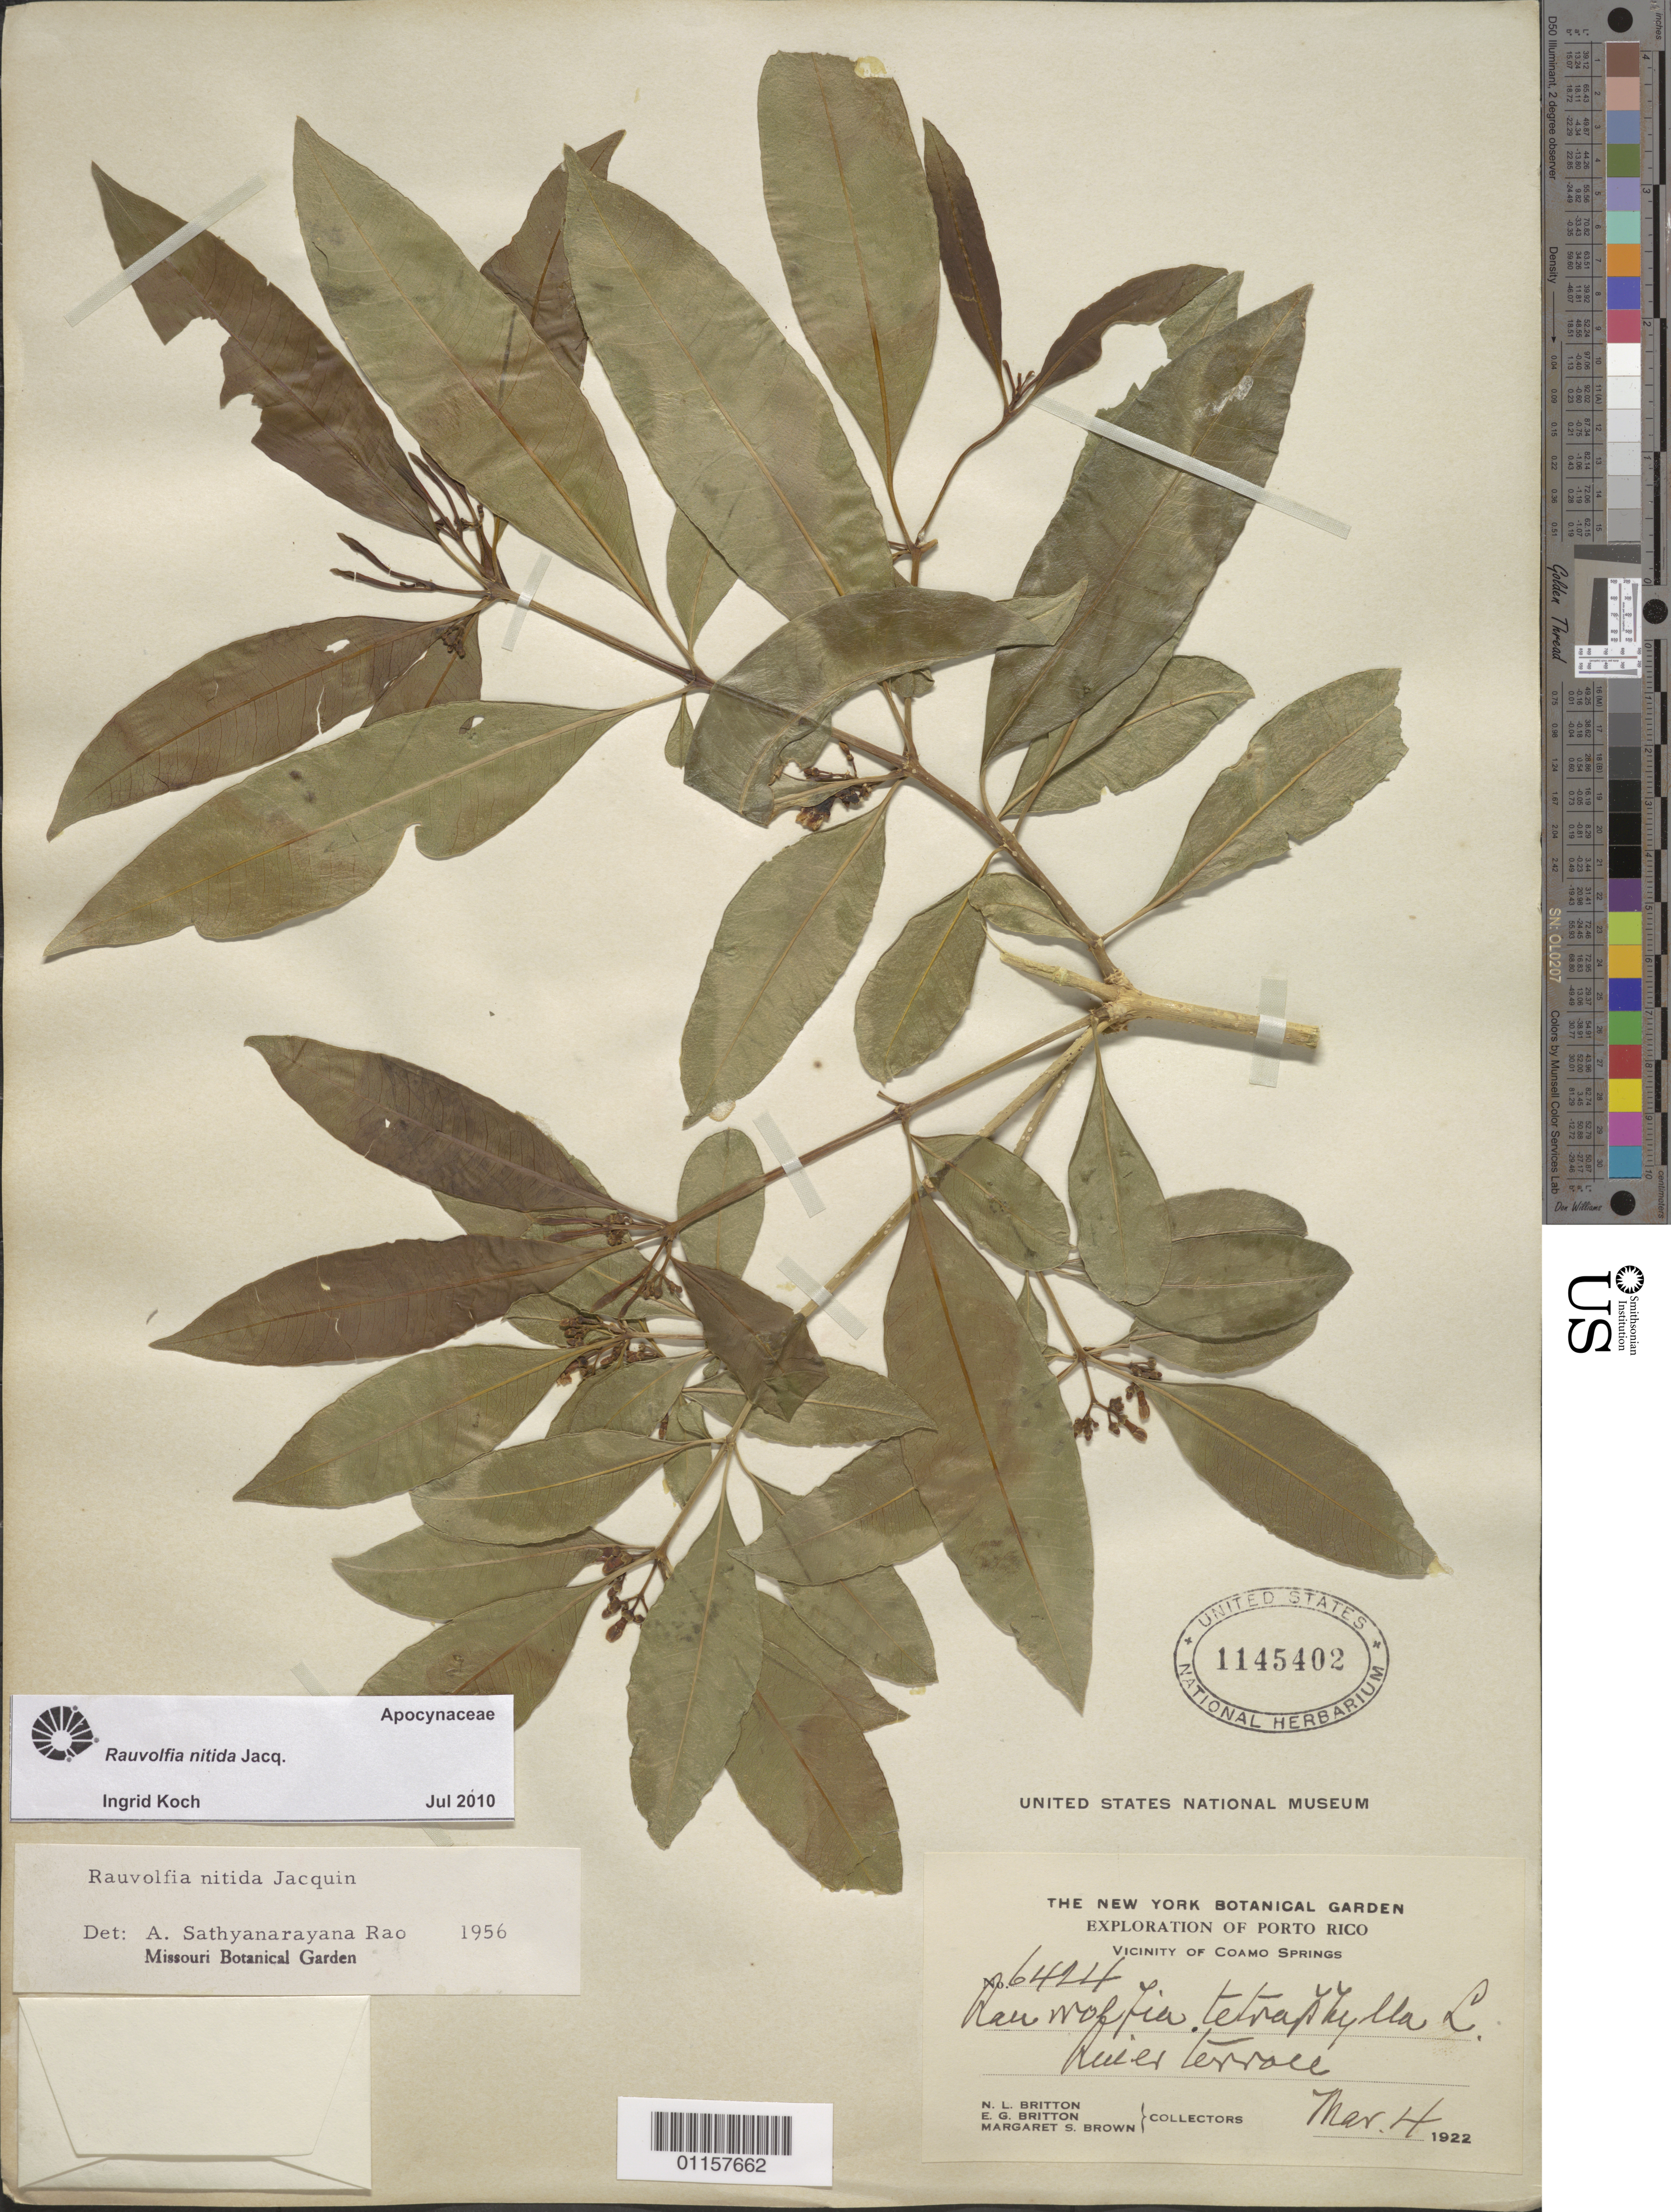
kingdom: Plantae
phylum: Tracheophyta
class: Magnoliopsida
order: Gentianales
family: Apocynaceae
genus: Rauvolfia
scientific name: Rauvolfia nitida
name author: Jacq.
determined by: Koch, I.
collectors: N. Britton, E. G. Britton & M. S. Brown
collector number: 6424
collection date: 1922-03-04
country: Puerto Rico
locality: Coamo Springs, vicinity.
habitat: River terrace.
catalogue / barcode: US 1145402